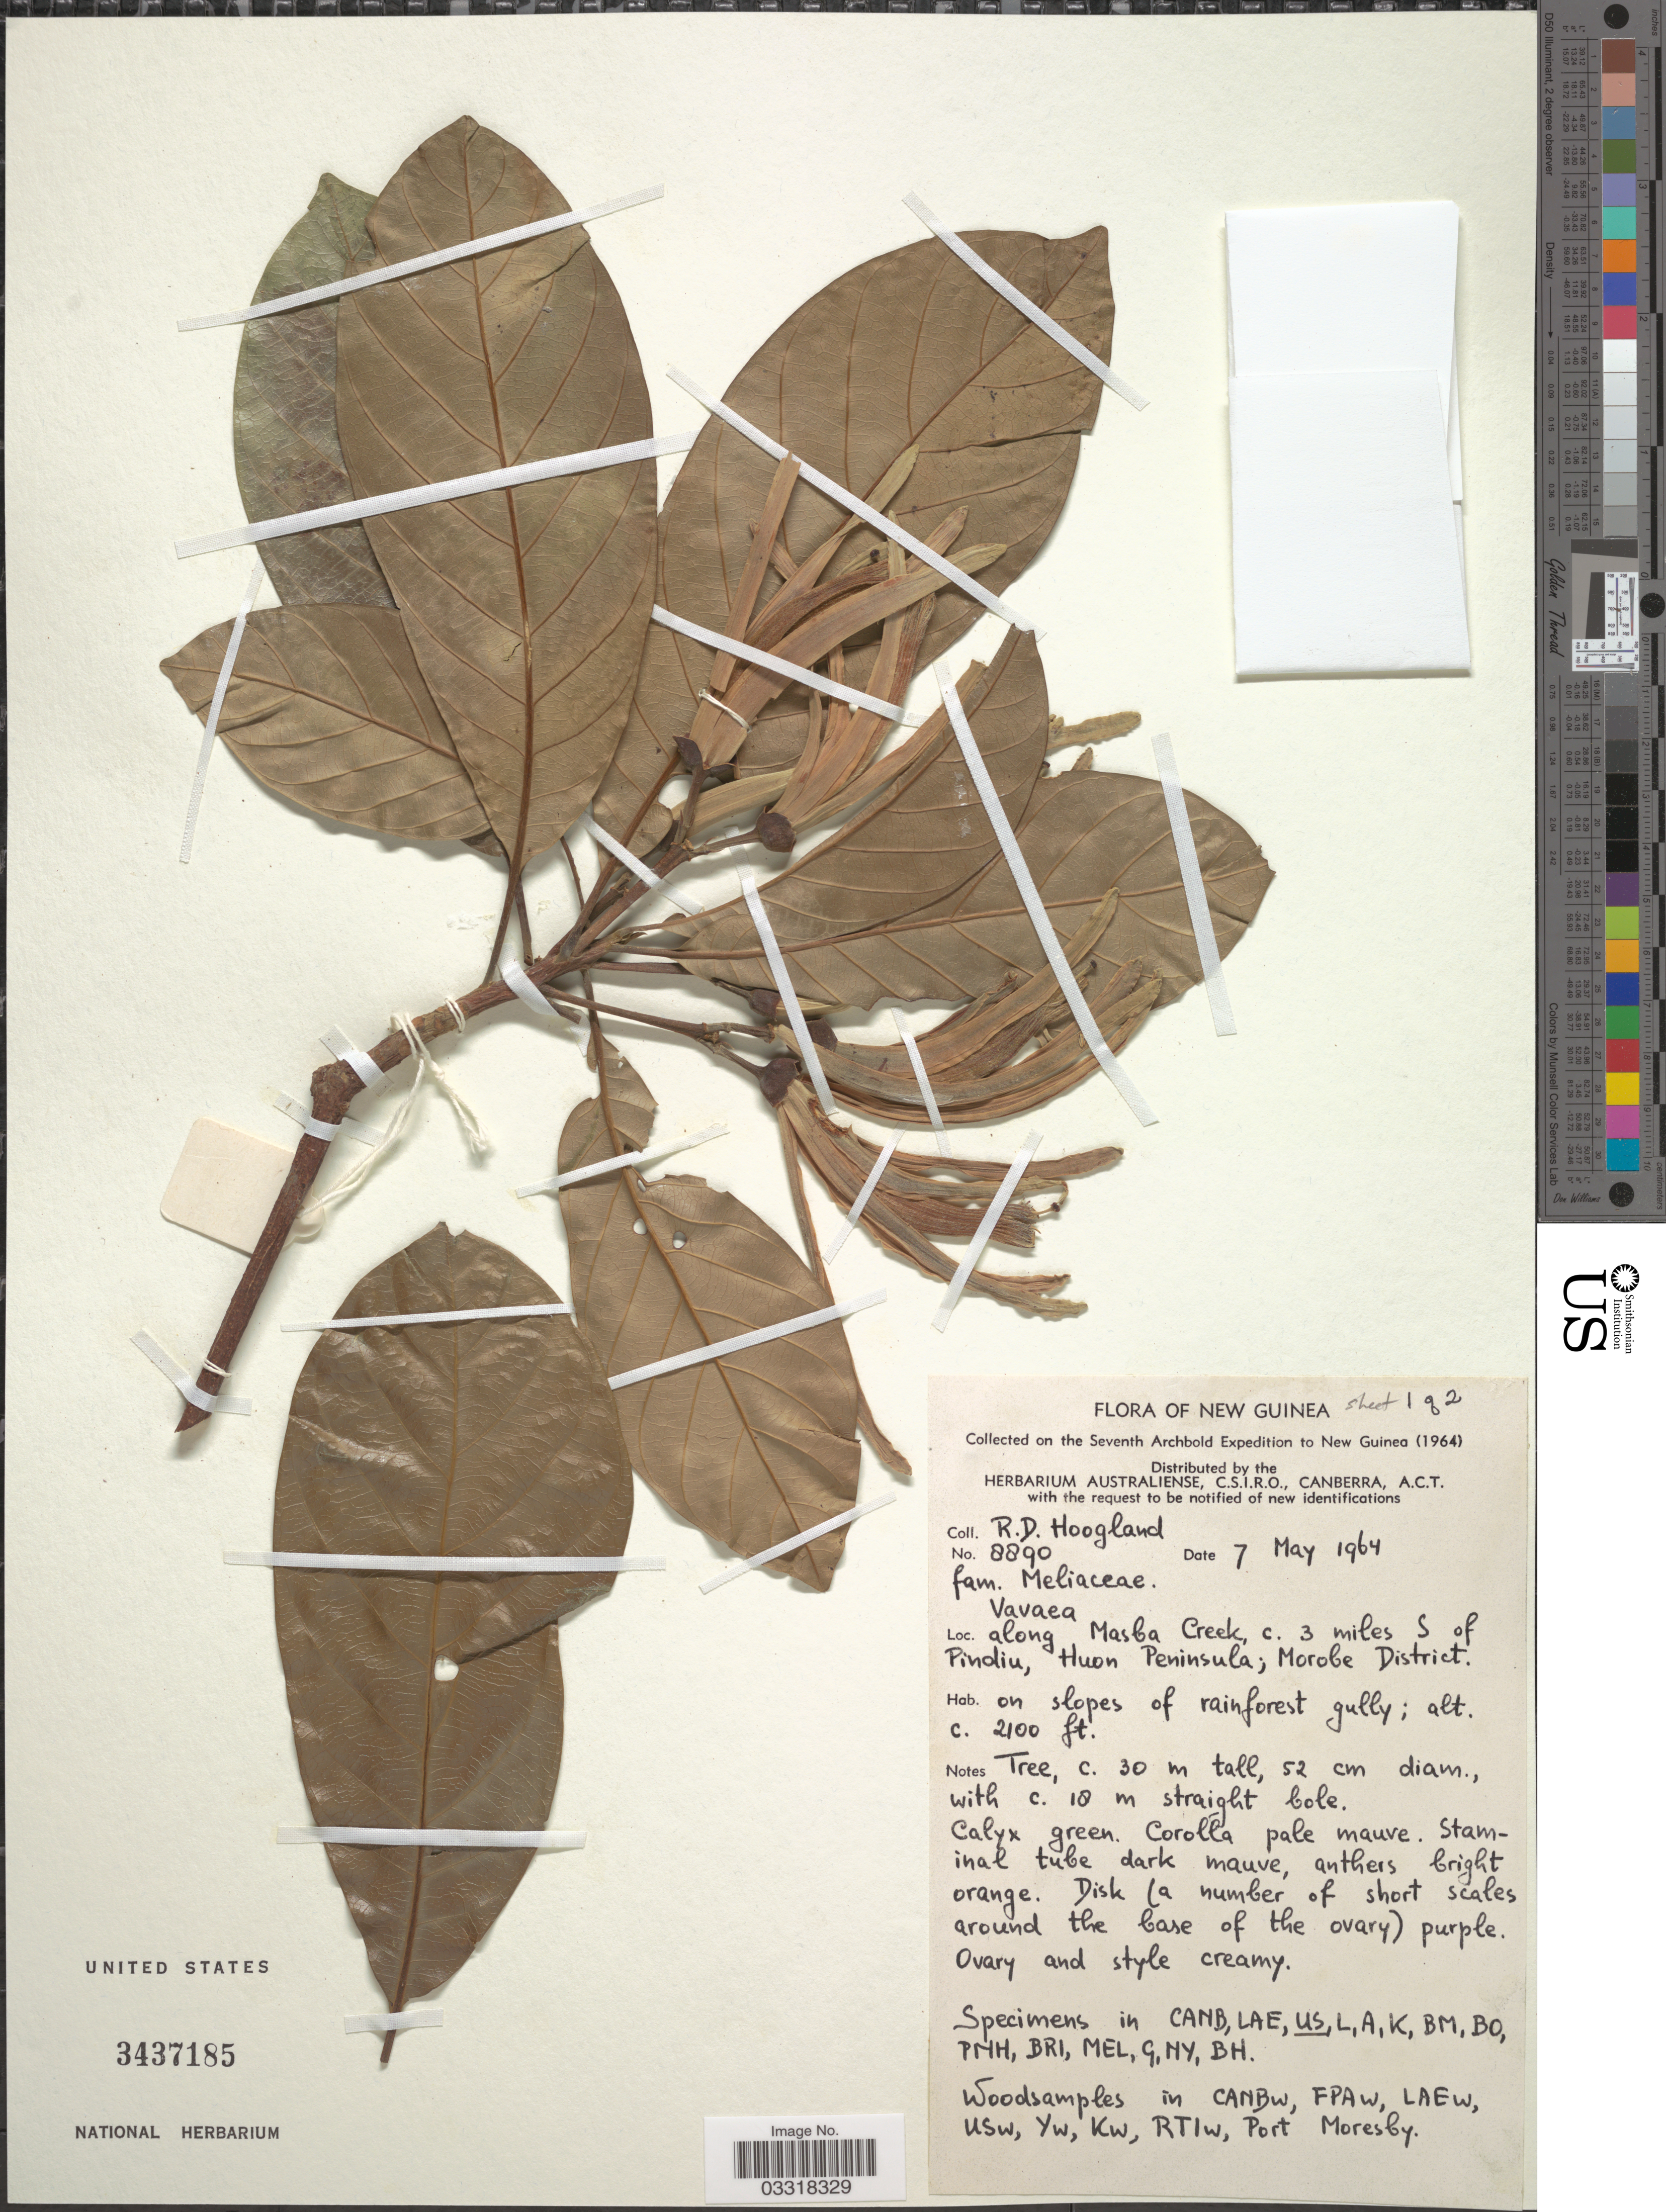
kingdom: Plantae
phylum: Tracheophyta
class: Magnoliopsida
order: Sapindales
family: Meliaceae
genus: Vavaea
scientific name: Vavaea tubiflora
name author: T.D. Penn.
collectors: R. D. Hoogland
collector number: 8890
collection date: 1964-05-07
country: Papua New Guinea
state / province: Morobe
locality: New Guinea. Along Masba Creek, c. 3 miles S of Pindiu, Huon Peninsula; Morobe District.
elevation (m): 640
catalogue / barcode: US 3437185